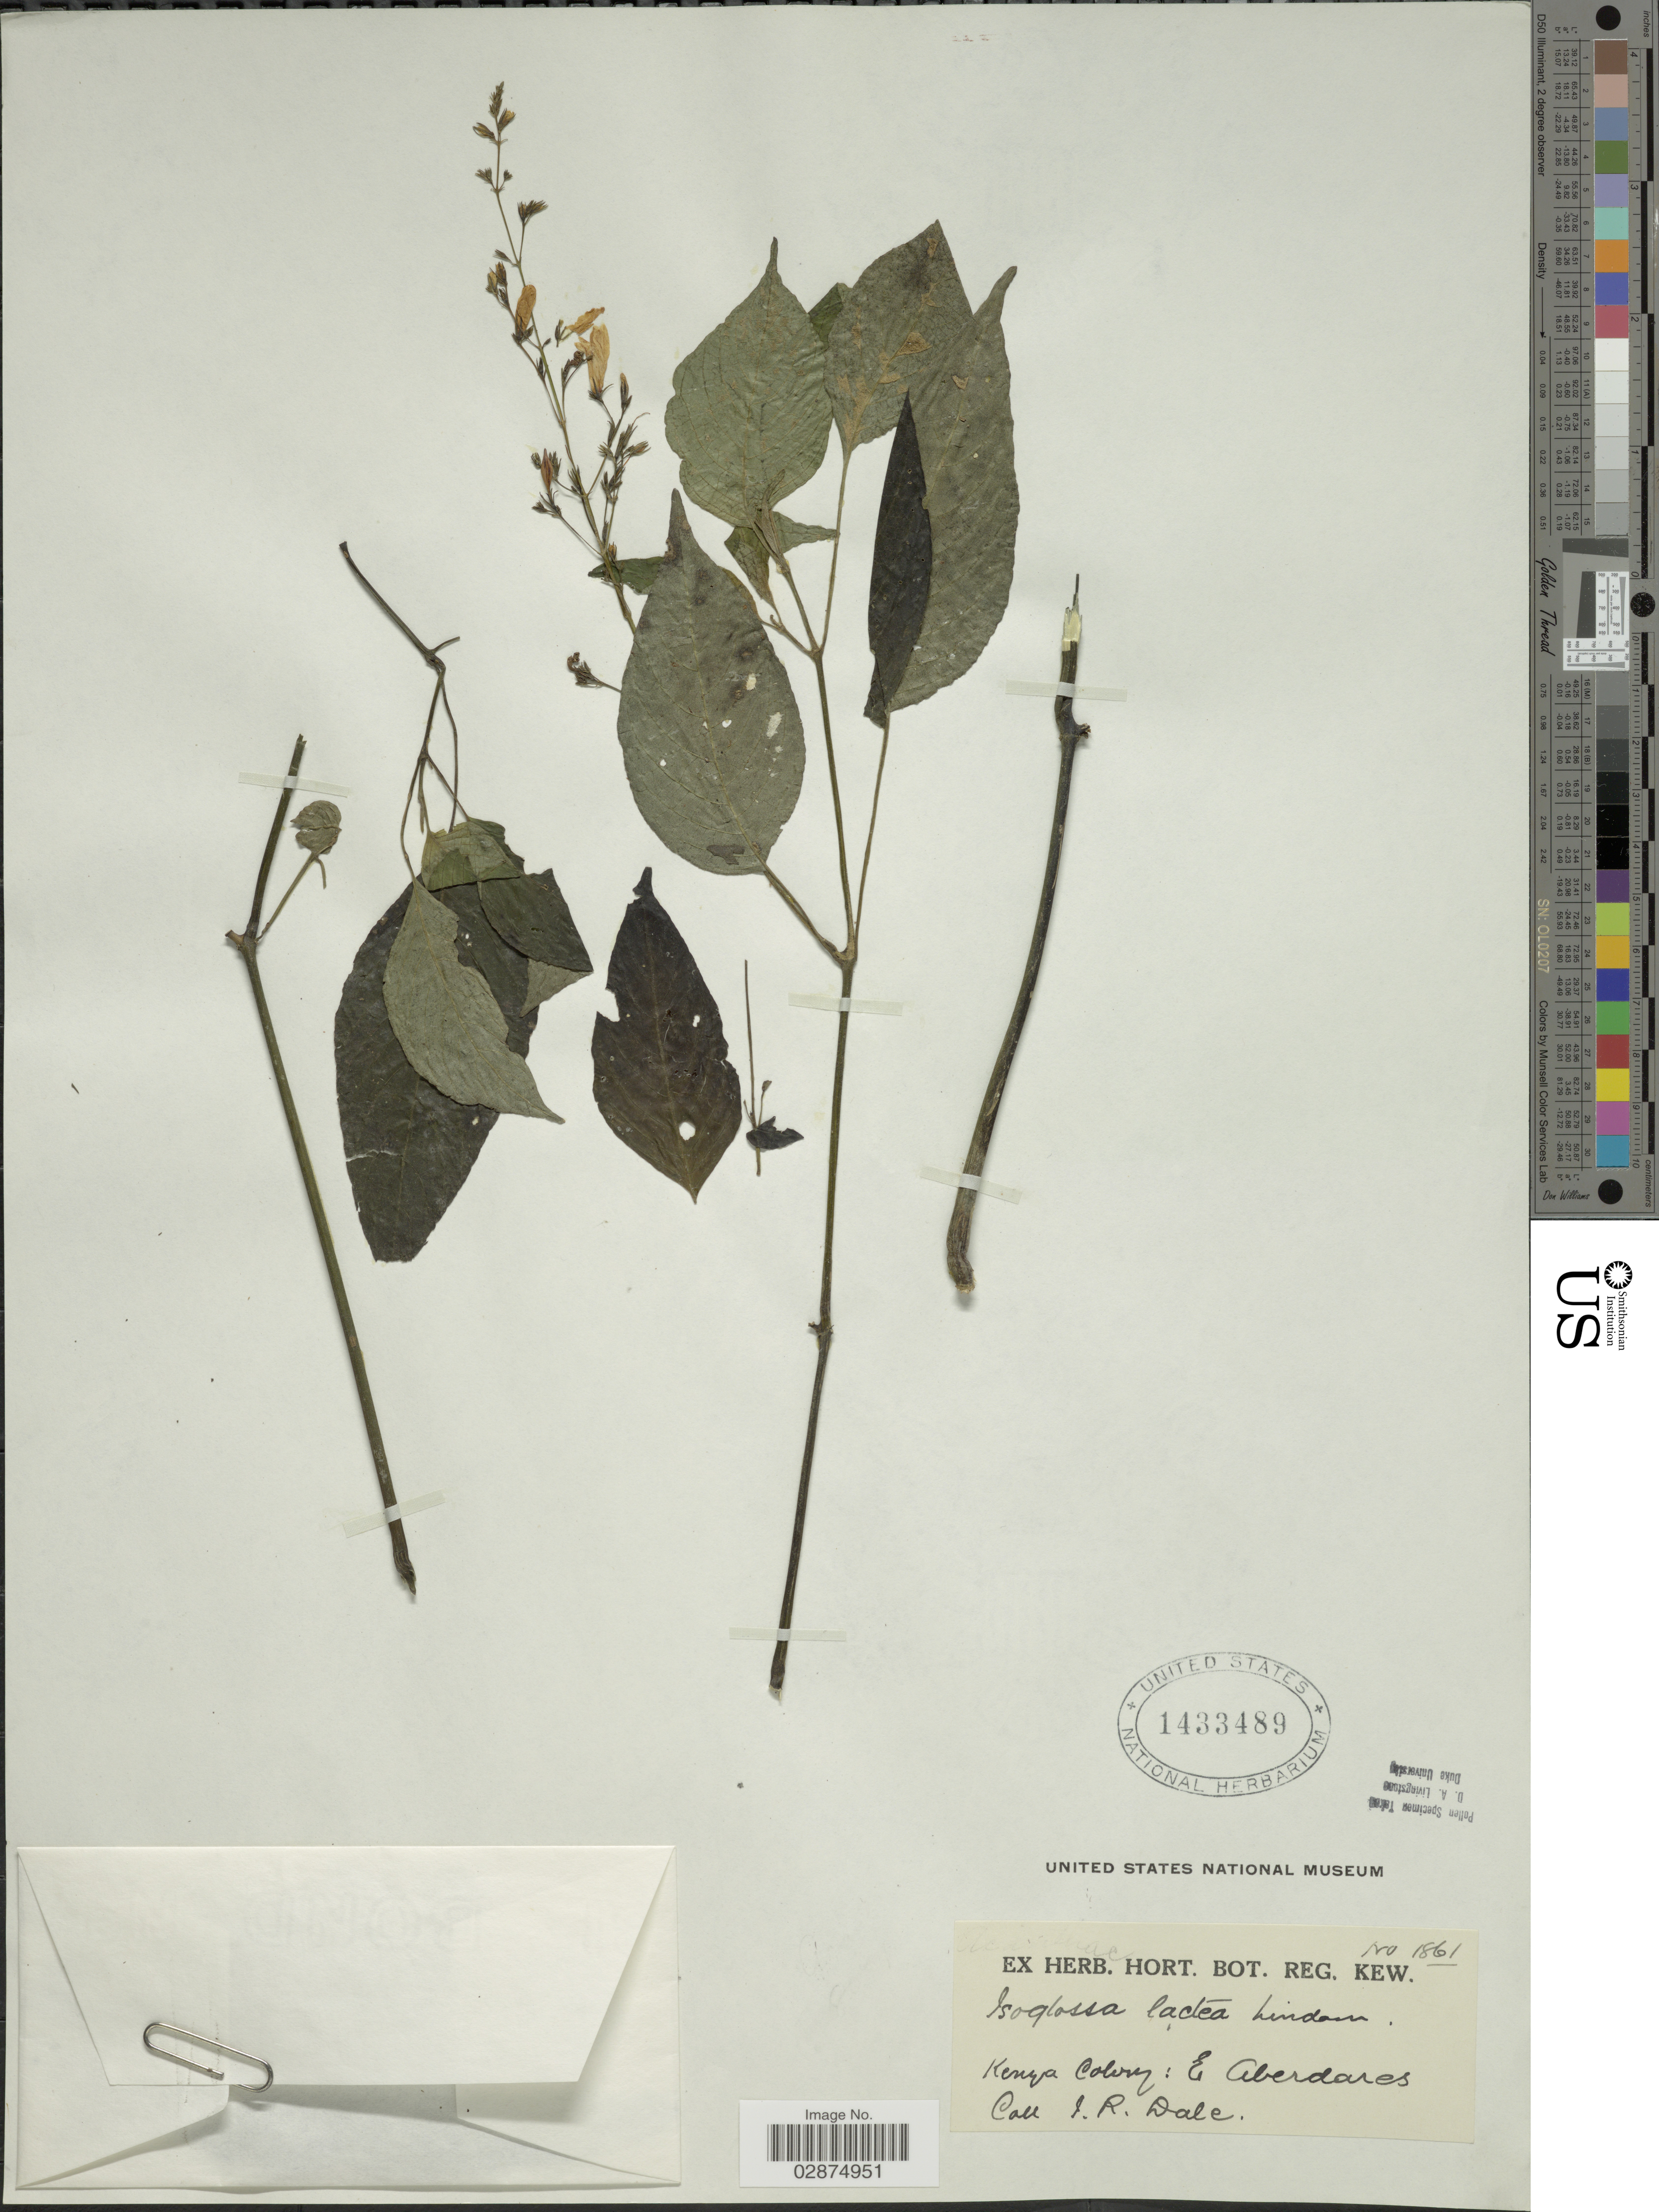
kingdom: Plantae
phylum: Tracheophyta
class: Magnoliopsida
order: Lamiales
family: Acanthaceae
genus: Isoglossa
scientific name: Isoglossa lactea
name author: Lindau ex Engl.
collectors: I. Dale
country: Kenya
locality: Kenya Colony: E Aberdares.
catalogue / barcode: US 1433489